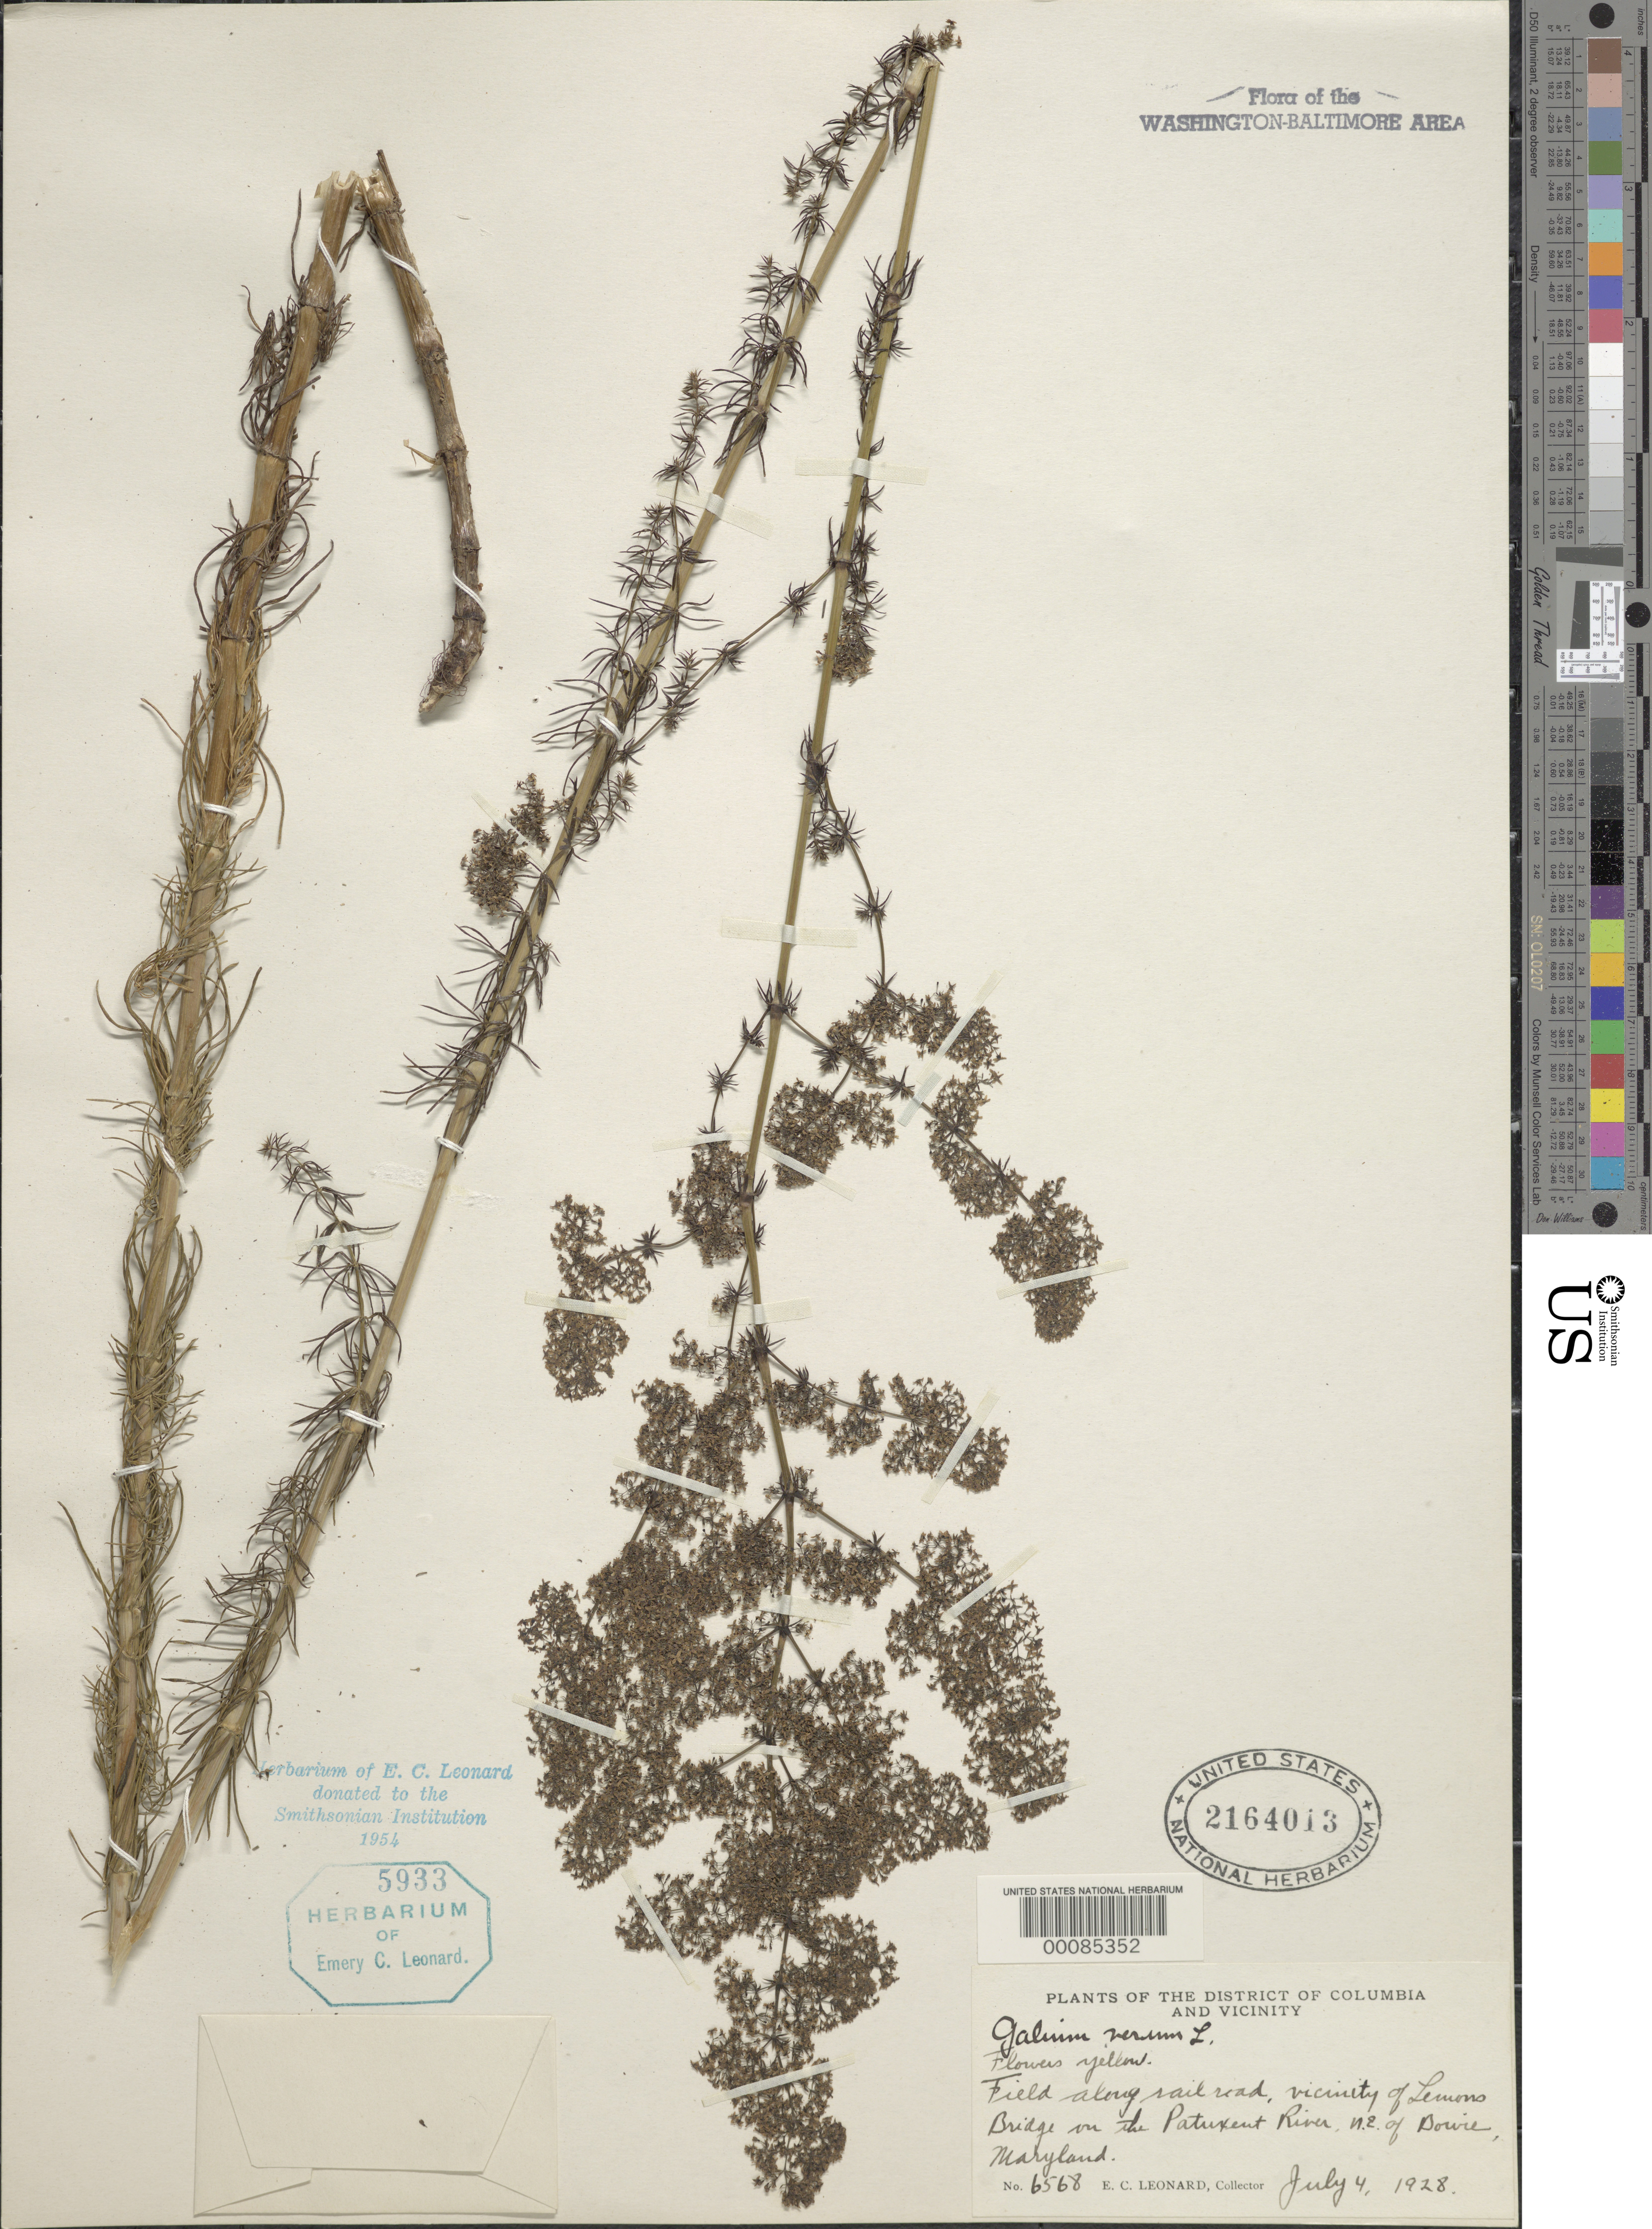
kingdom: Plantae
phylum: Tracheophyta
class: Magnoliopsida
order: Gentianales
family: Rubiaceae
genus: Galium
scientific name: Galium verum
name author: L.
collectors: E. C. Leonard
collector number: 6568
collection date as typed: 04 Jul 1928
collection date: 1928-07-04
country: United States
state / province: Maryland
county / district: Anne Arundel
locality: Lemons Bridge, Patuxent River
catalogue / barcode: US 2164013